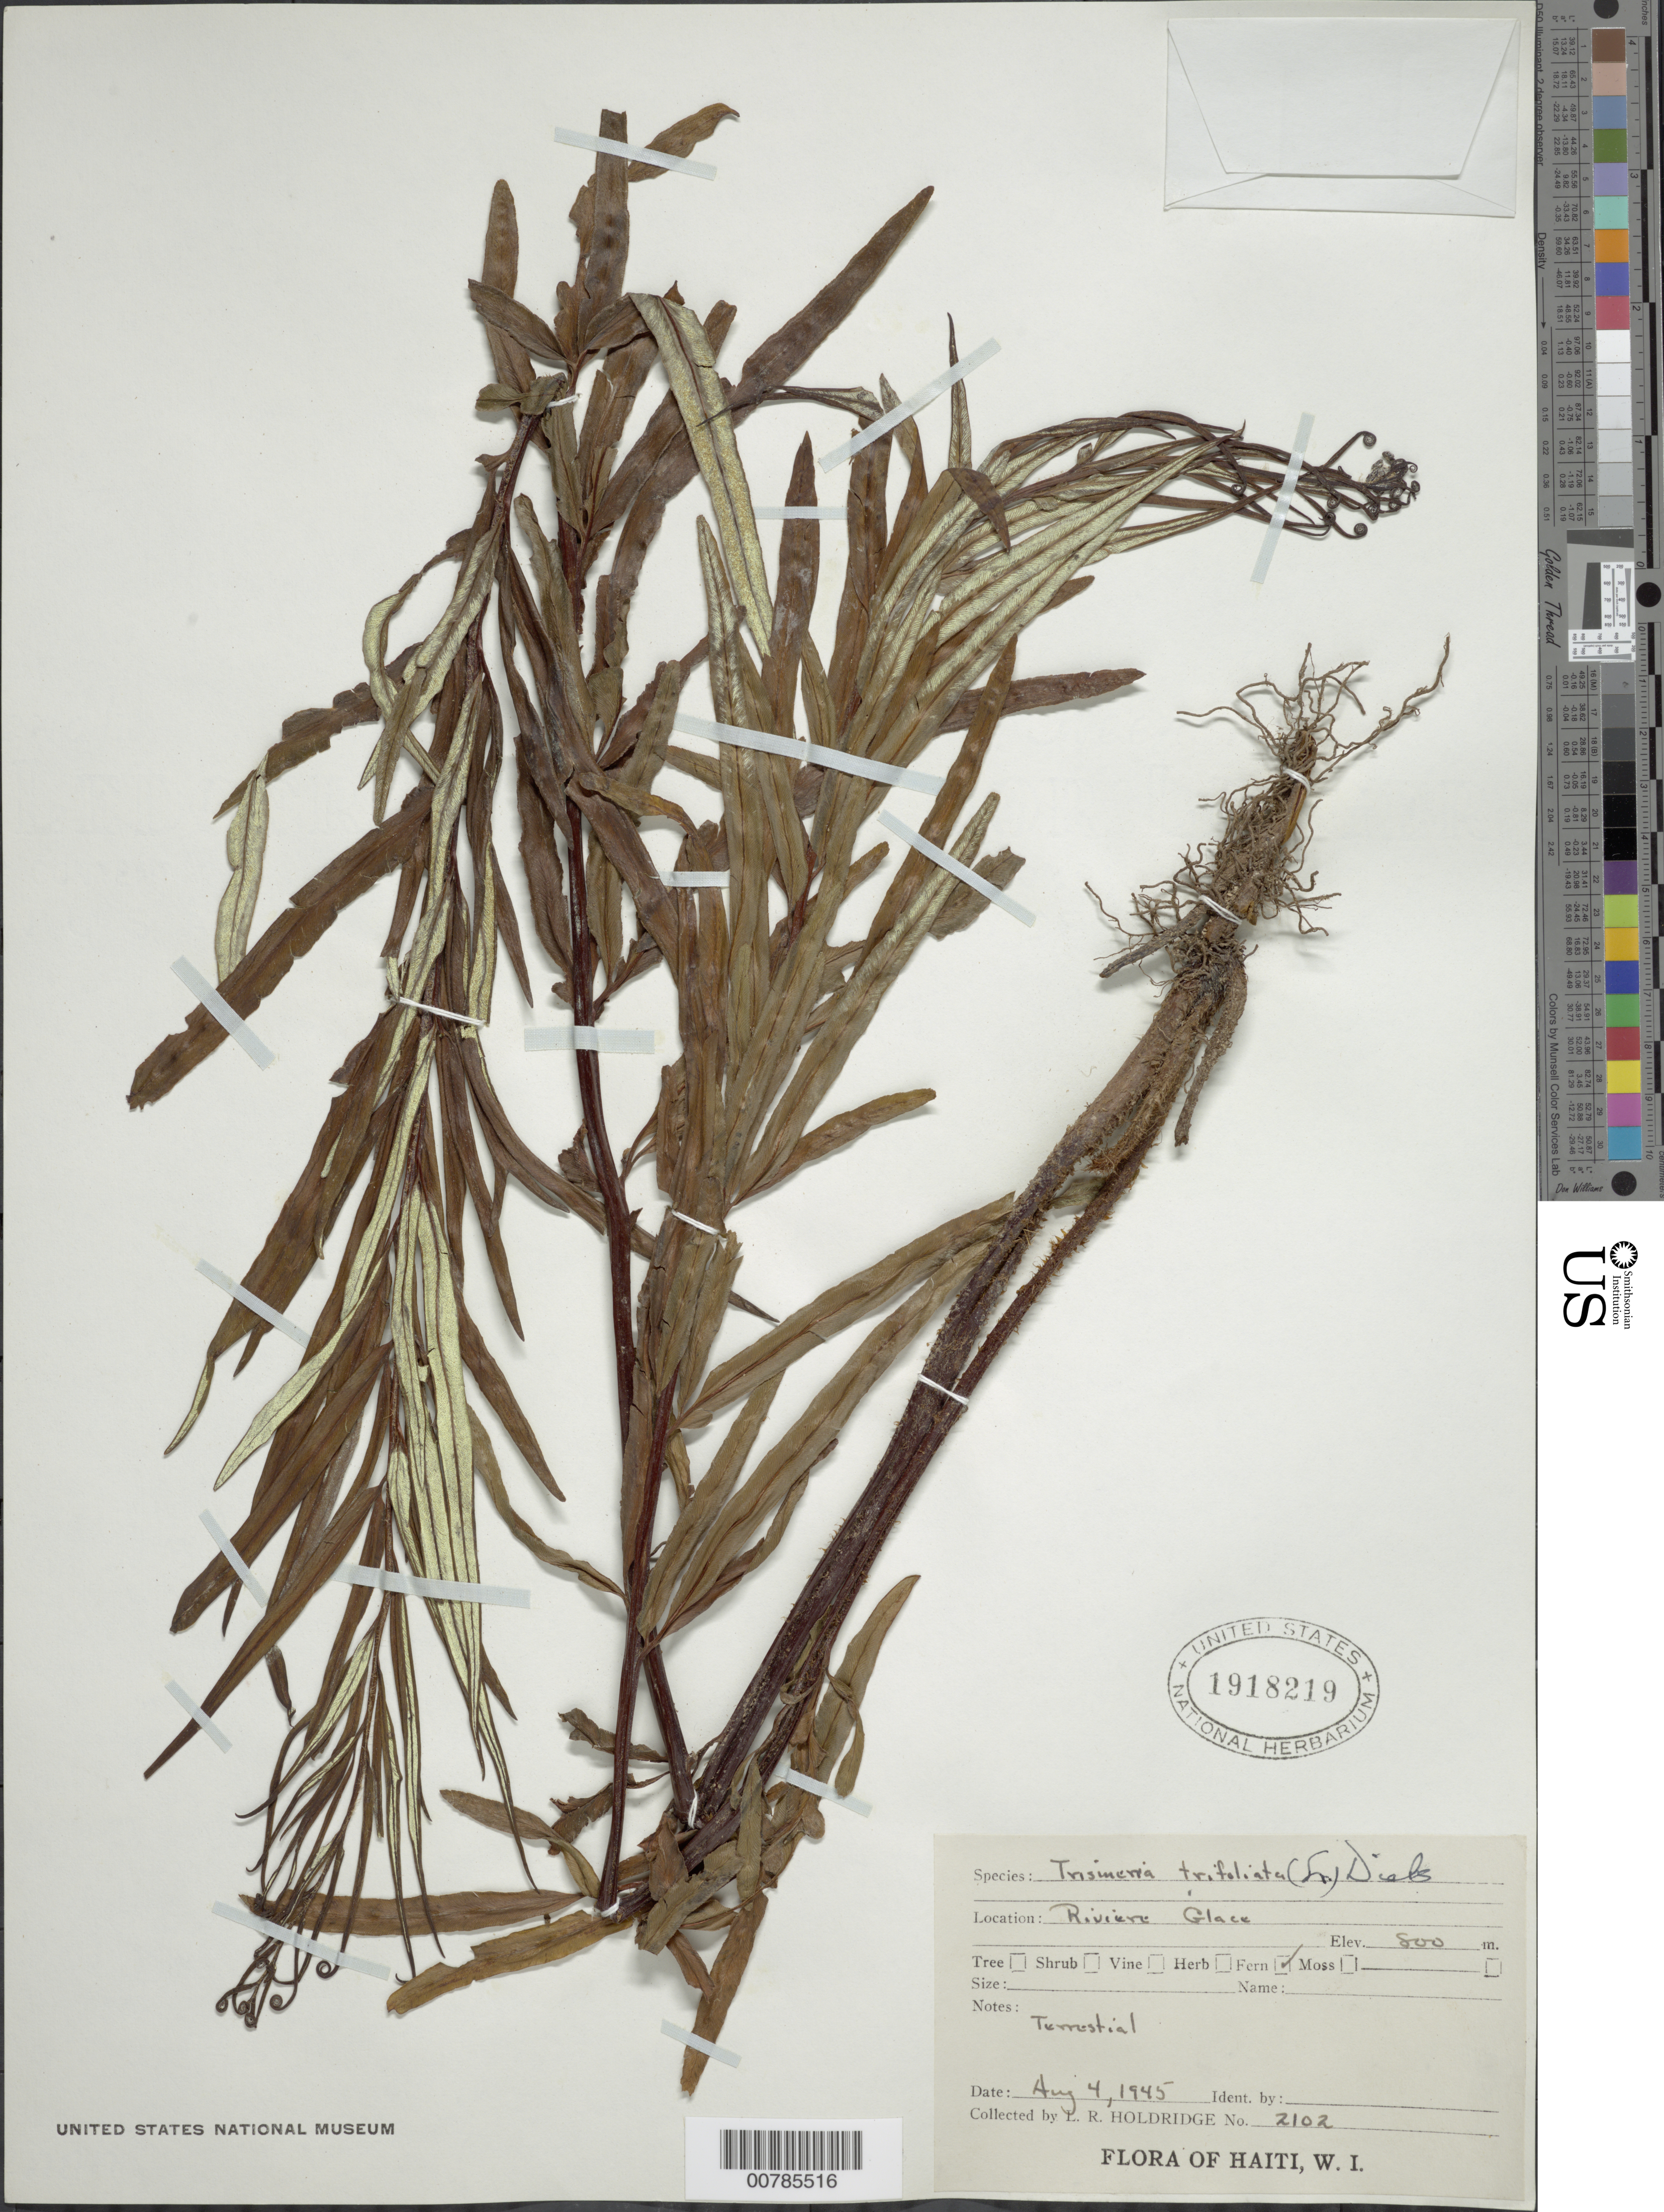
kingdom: Plantae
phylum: Tracheophyta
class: Polypodiopsida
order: Polypodiales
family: Pteridaceae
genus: Pityrogramma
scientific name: Pityrogramma trifoliata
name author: (L.) R.M. Tryon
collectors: L. Holdridge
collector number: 2102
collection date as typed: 04 Aug 1945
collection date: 1945-08-04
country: Haiti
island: Hispaniola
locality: Riviere Glace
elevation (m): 800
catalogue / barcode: US 1918219